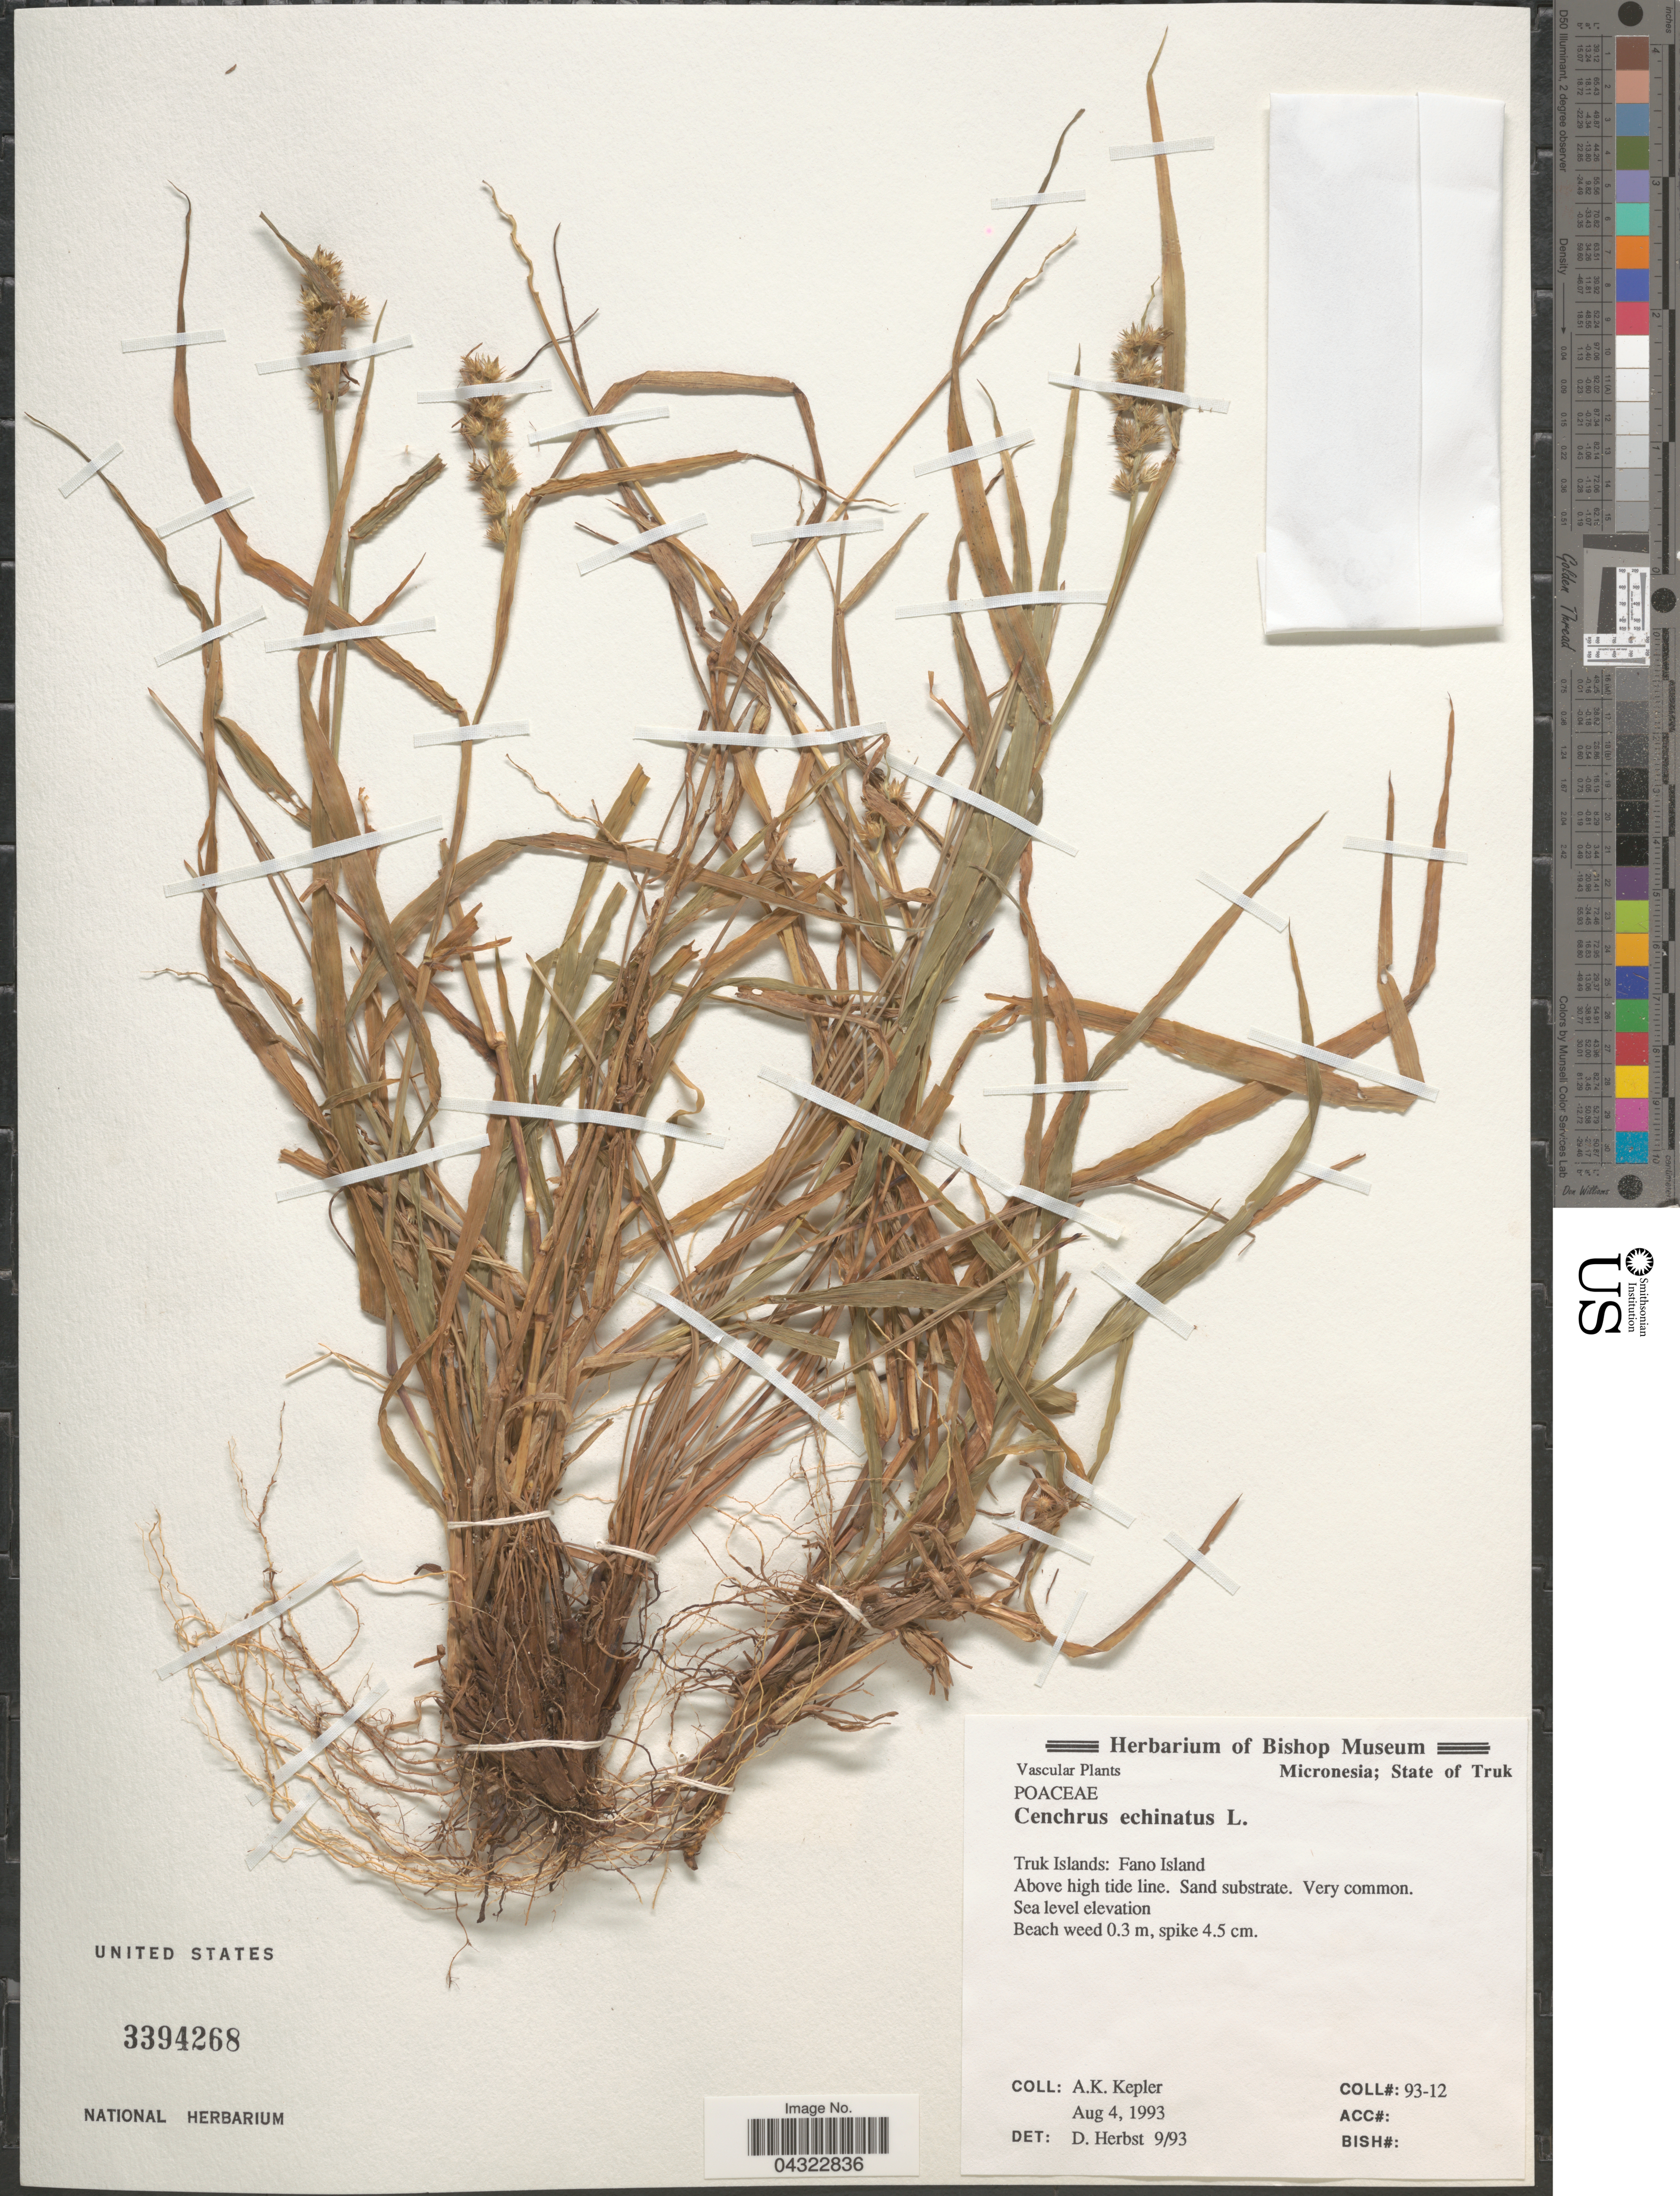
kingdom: Plantae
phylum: Tracheophyta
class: Liliopsida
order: Poales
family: Poaceae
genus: Cenchrus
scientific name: Cenchrus echinatus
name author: L.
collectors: A. K. Kepler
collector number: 93-12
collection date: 1993-08-04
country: Micronesia, Federated States of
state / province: Truk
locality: Truk Islands: Fano Island.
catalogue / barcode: US 3394268